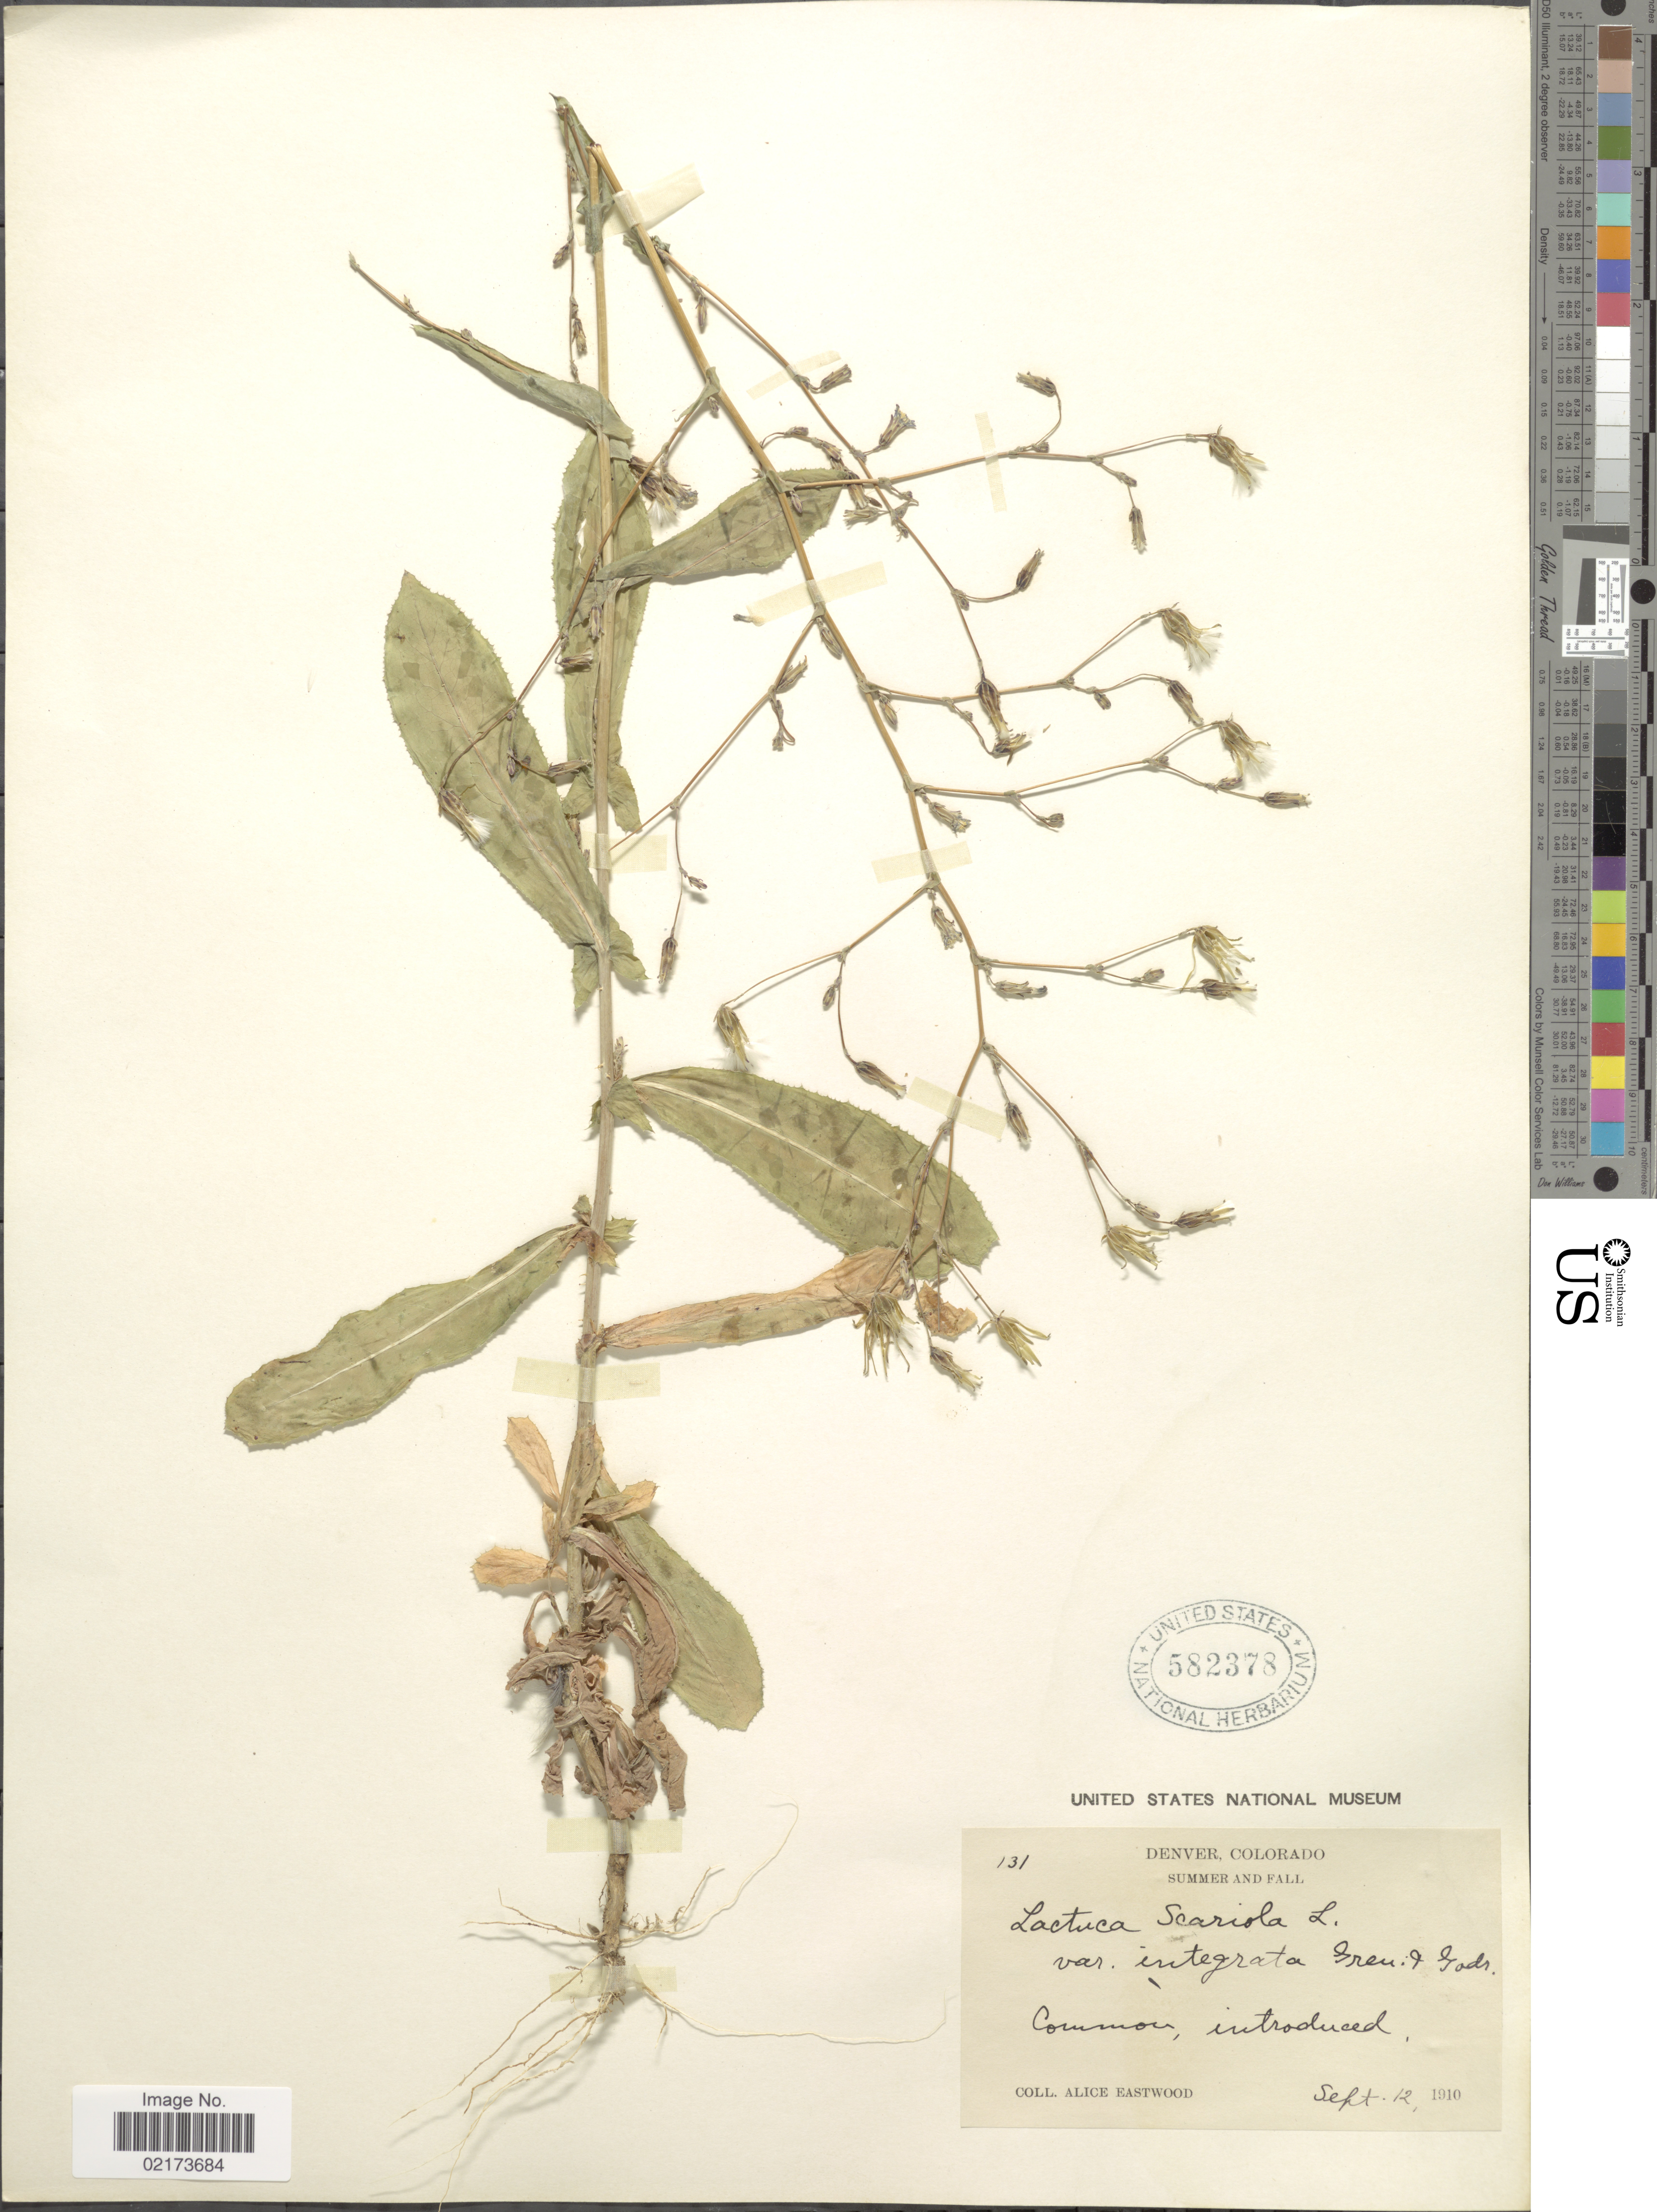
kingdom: Plantae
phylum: Tracheophyta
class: Magnoliopsida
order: Asterales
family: Asteraceae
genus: Lactuca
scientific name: Lactuca serriola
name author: L.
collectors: A. Eastwood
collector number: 131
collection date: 1910-09-12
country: United States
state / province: Colorado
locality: Denver,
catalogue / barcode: US 582378